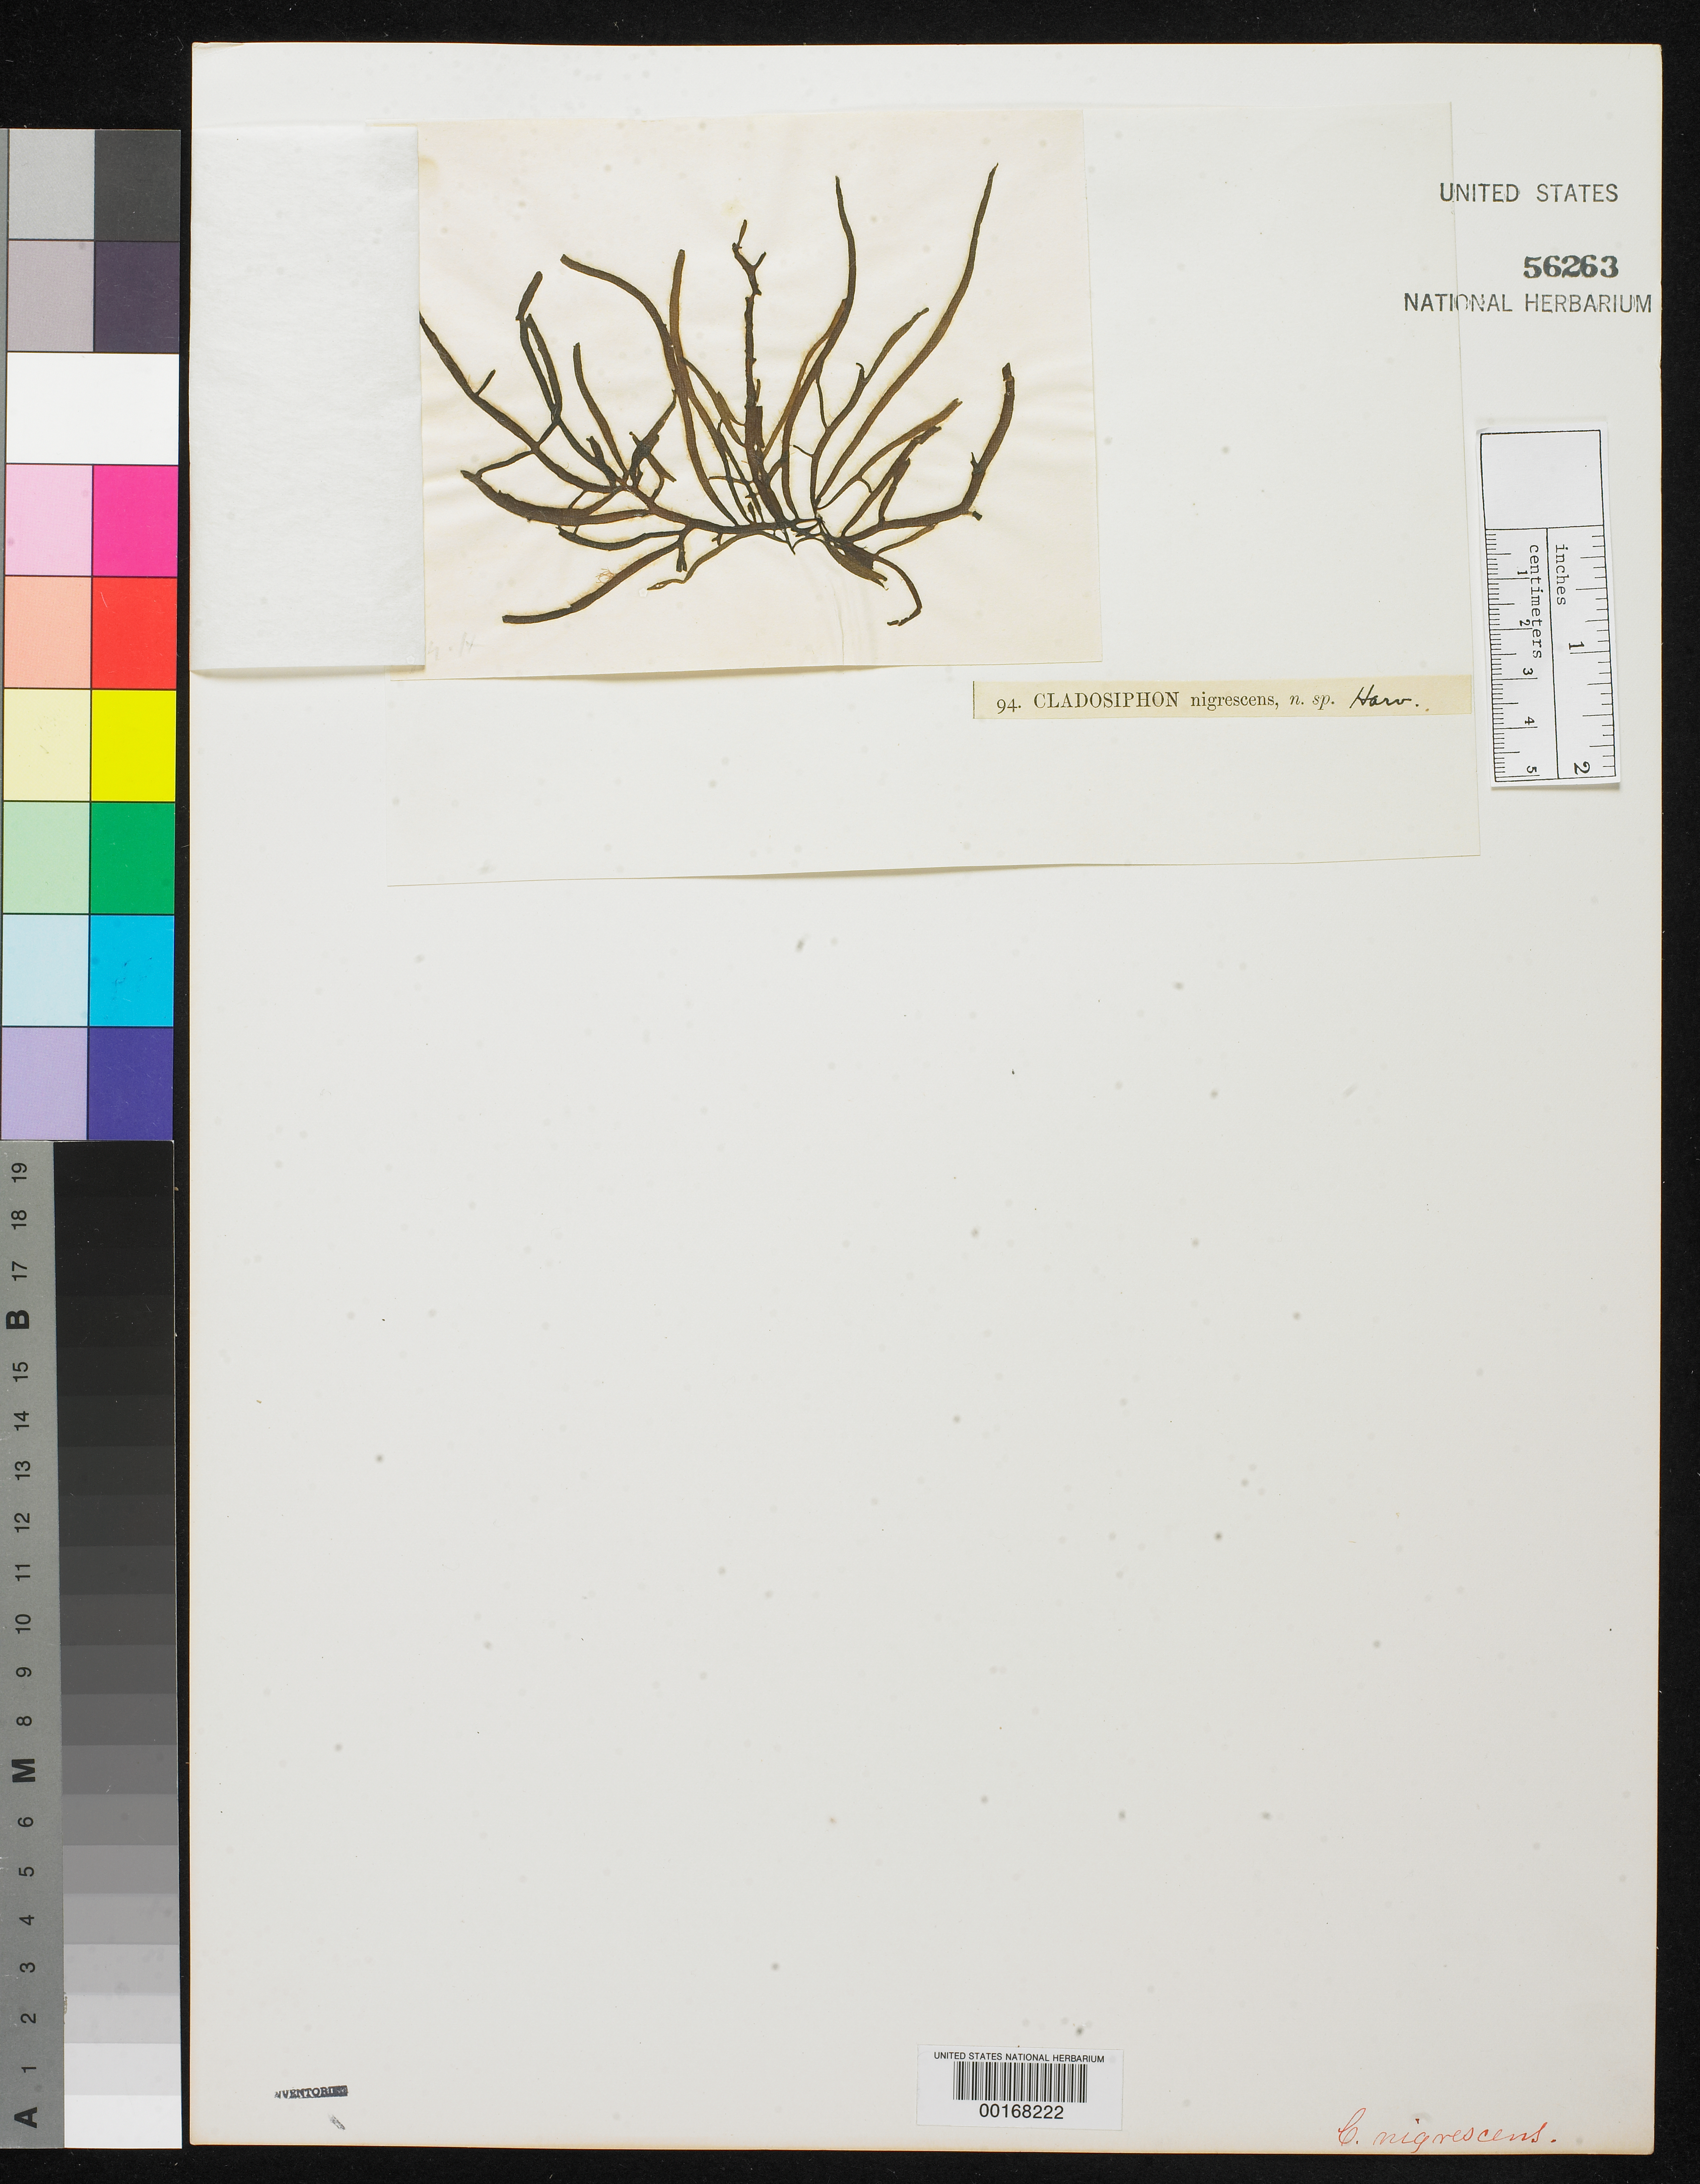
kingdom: Chromista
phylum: Ochrophyta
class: Phaeophyceae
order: Ectocarpales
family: Chordariaceae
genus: Cladosiphon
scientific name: Cladosiphon nigrescens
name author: Harv. ex Kütz.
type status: Isotype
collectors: W. Harvey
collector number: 94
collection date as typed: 1854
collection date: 1854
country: Australia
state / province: Victoria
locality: Western Port.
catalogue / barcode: US 56263